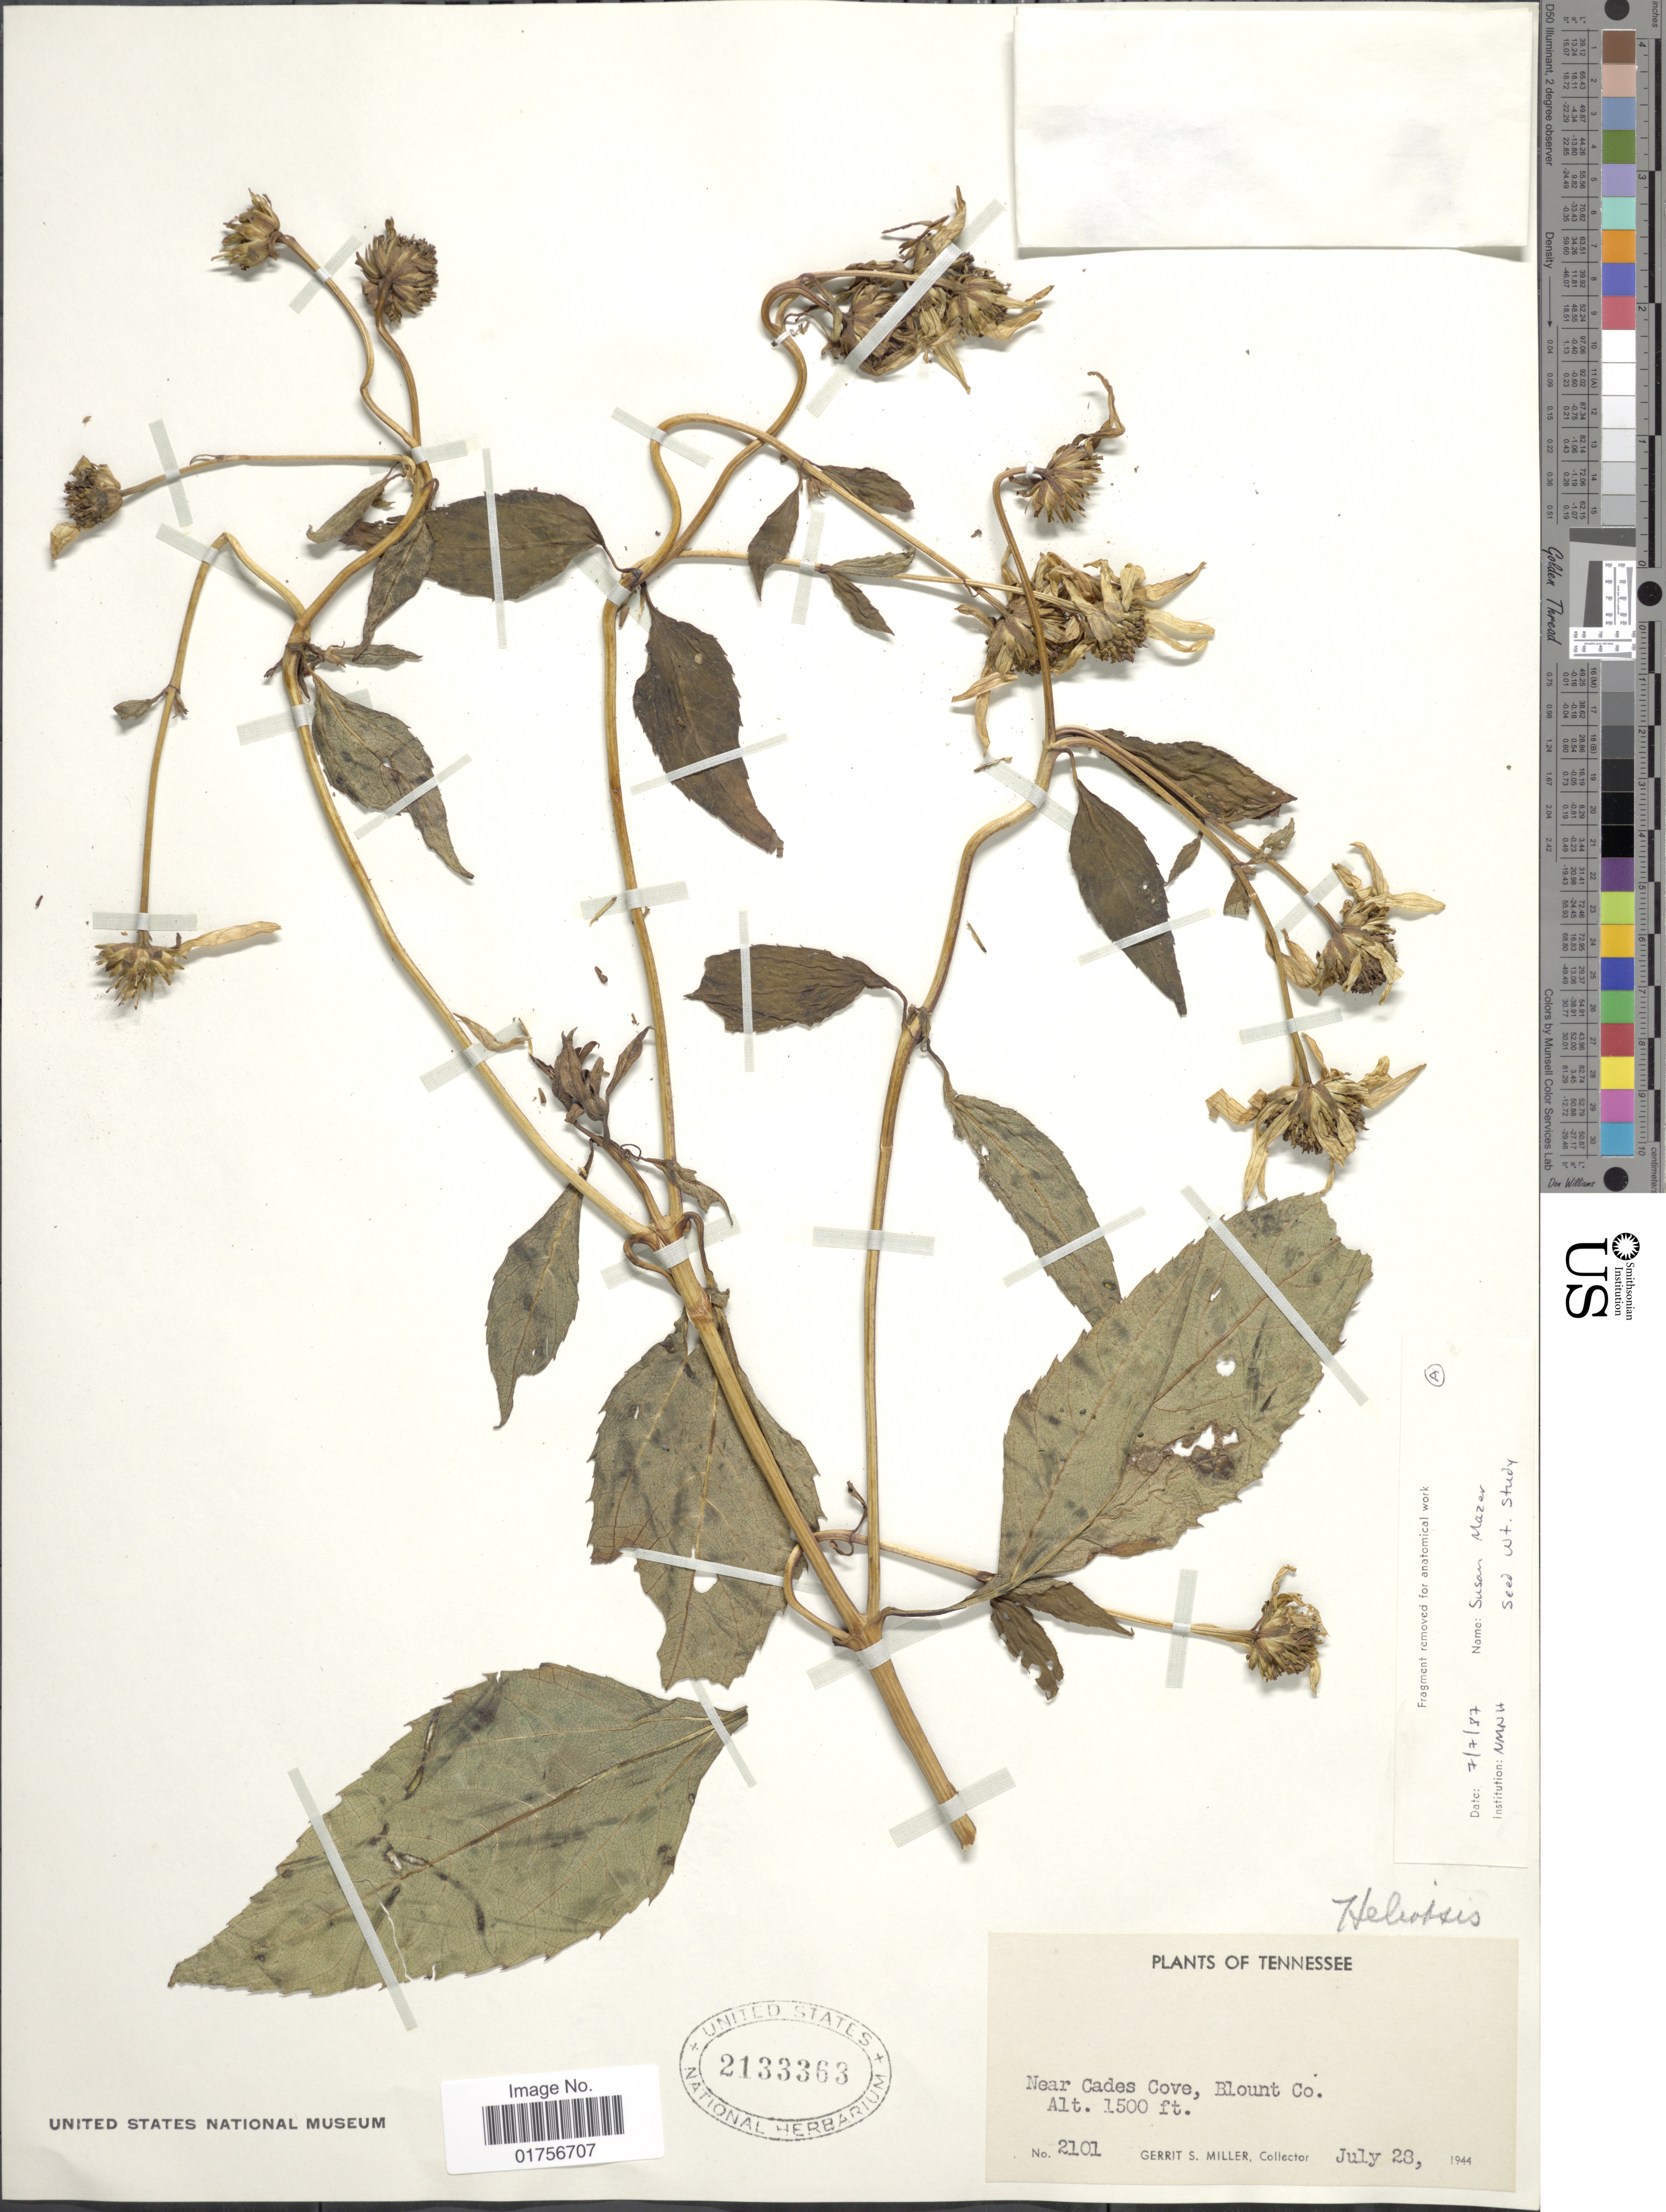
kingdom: Plantae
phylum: Tracheophyta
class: Magnoliopsida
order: Asterales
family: Asteraceae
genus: Heliopsis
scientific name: Heliopsis helianthoides subsp. helianthoides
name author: (L.) Sweet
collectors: G. S. Miller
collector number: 2101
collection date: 1944-07-28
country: United States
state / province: Tennessee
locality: Near Cades Cove, Blount Co.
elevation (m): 457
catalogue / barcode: US 2133363